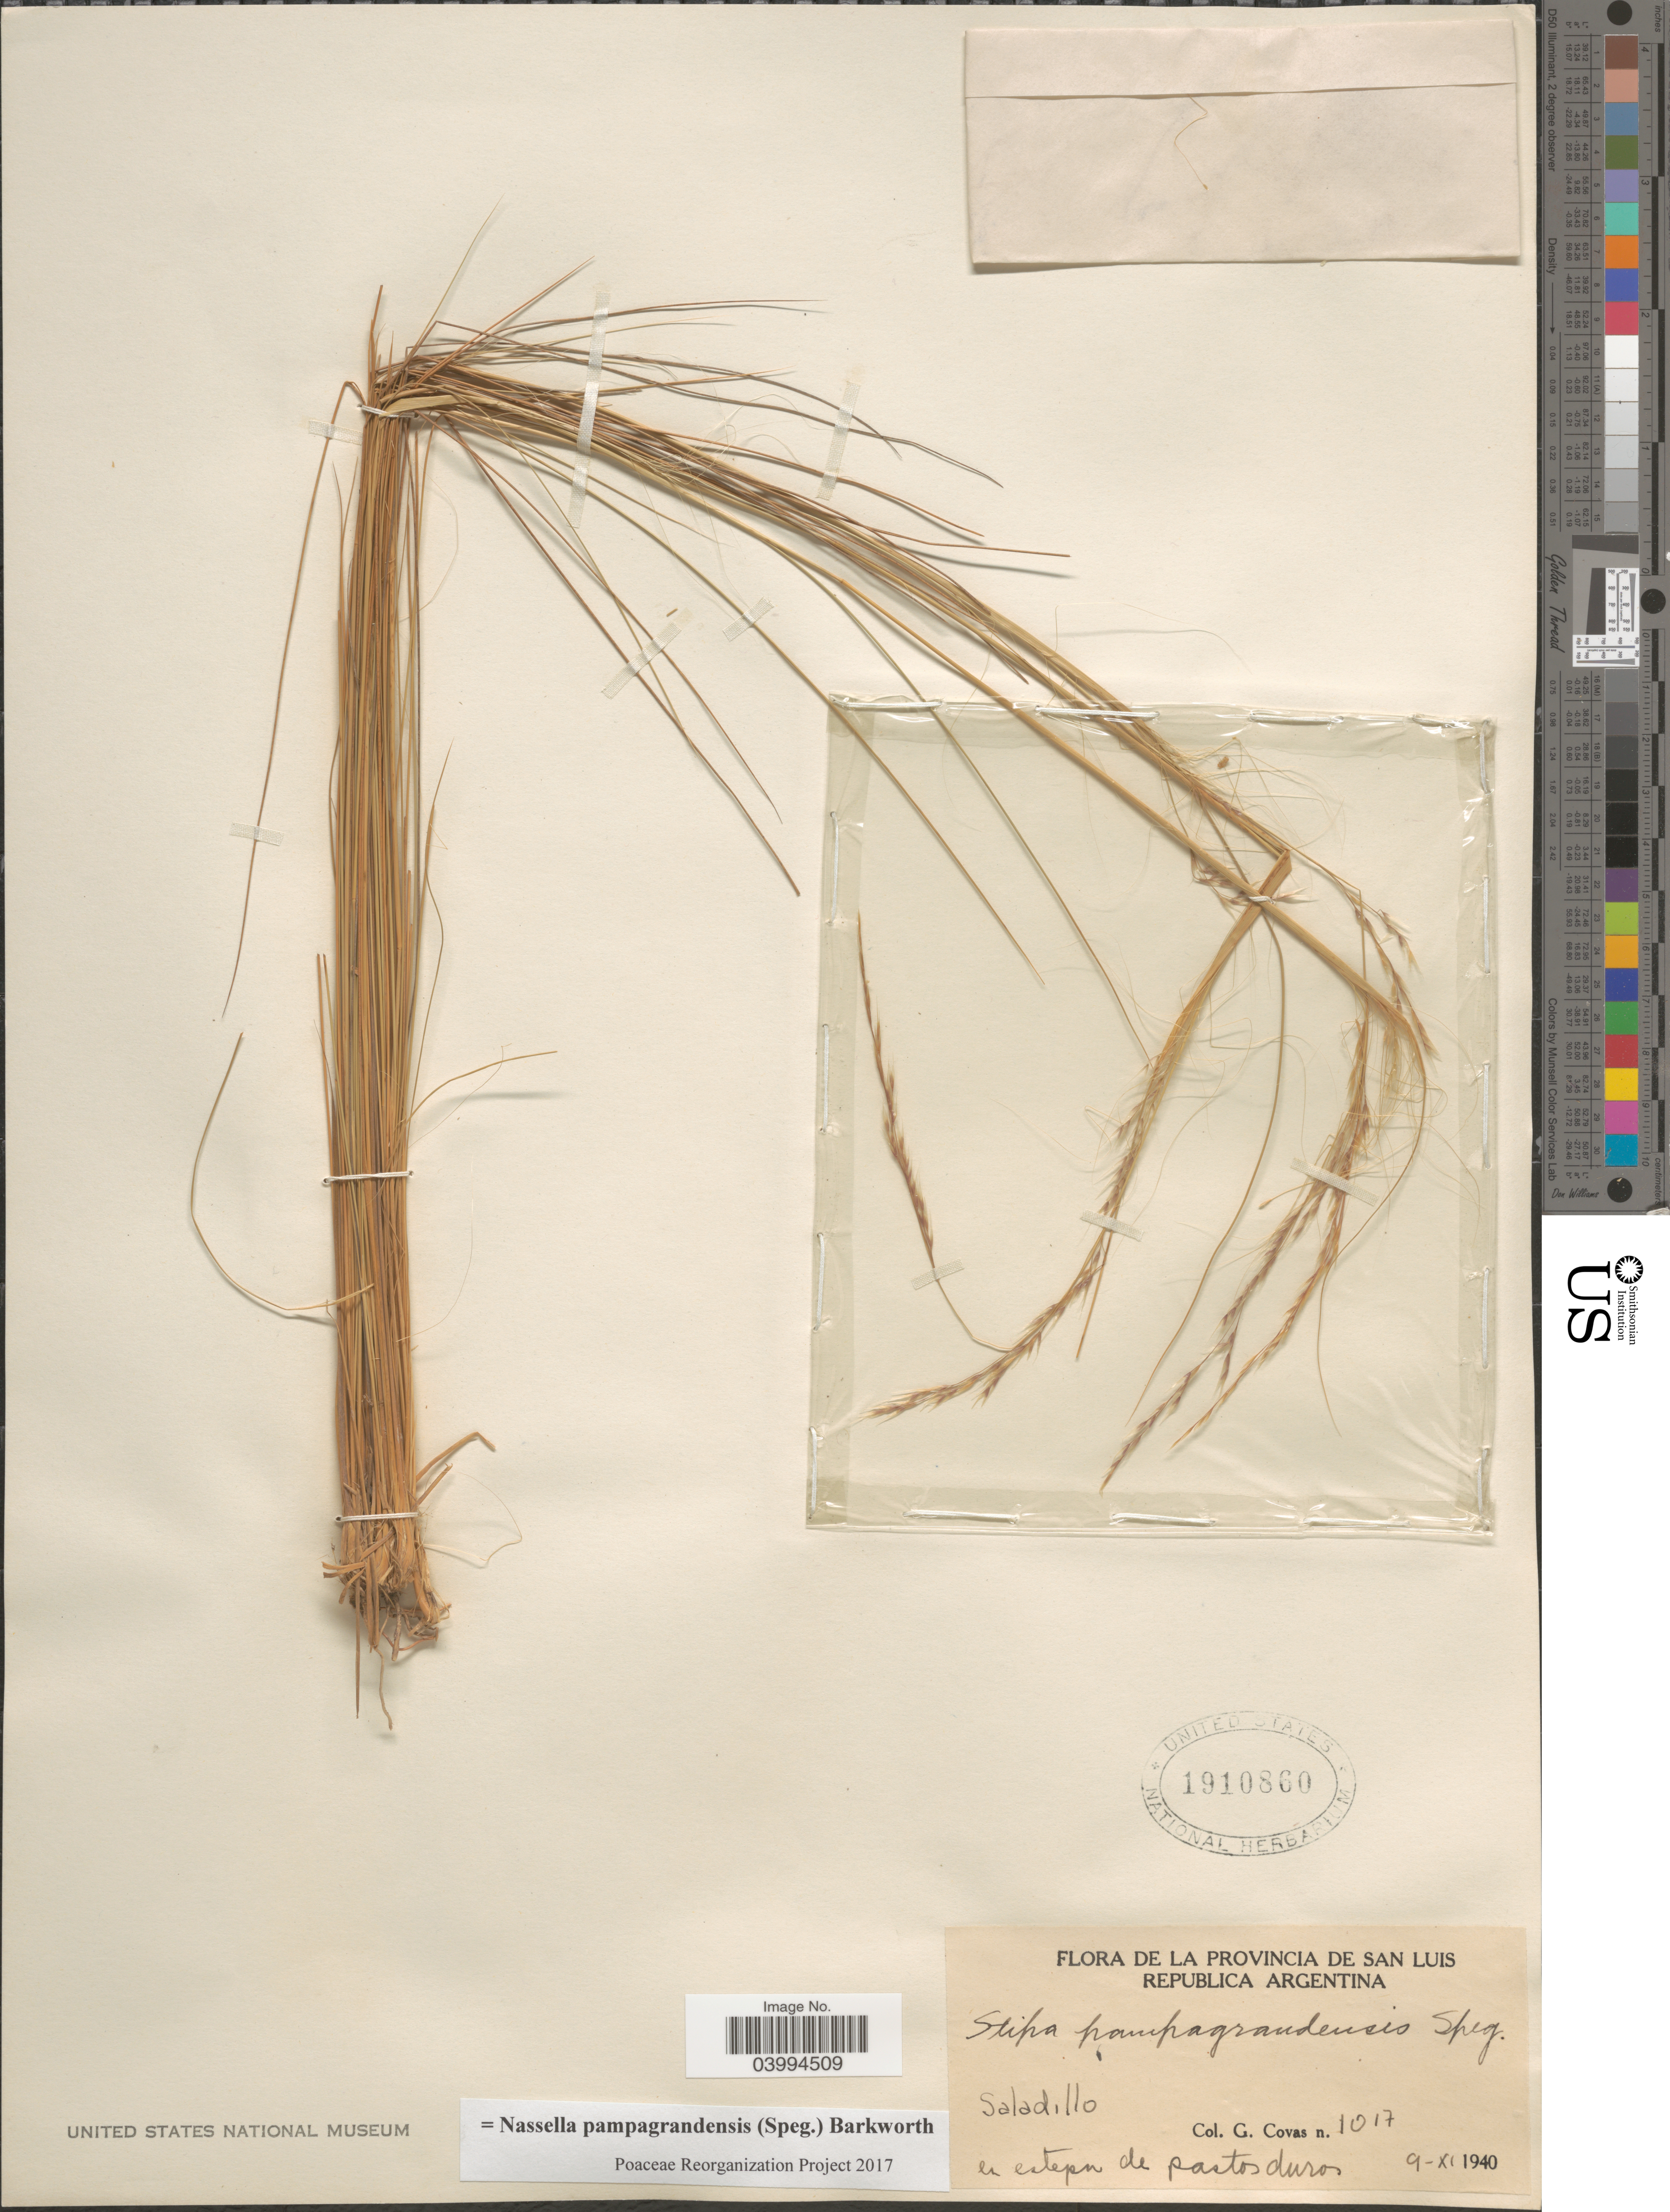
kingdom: Plantae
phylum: Tracheophyta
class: Liliopsida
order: Poales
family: Poaceae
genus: Nassella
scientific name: Nassella pampagrandensis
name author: (Speg.) Barkworth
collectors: G. Covas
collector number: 1017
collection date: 1940-11-09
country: Argentina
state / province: San Luis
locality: Republica Argentina. Saladillo.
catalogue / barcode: US 1910860